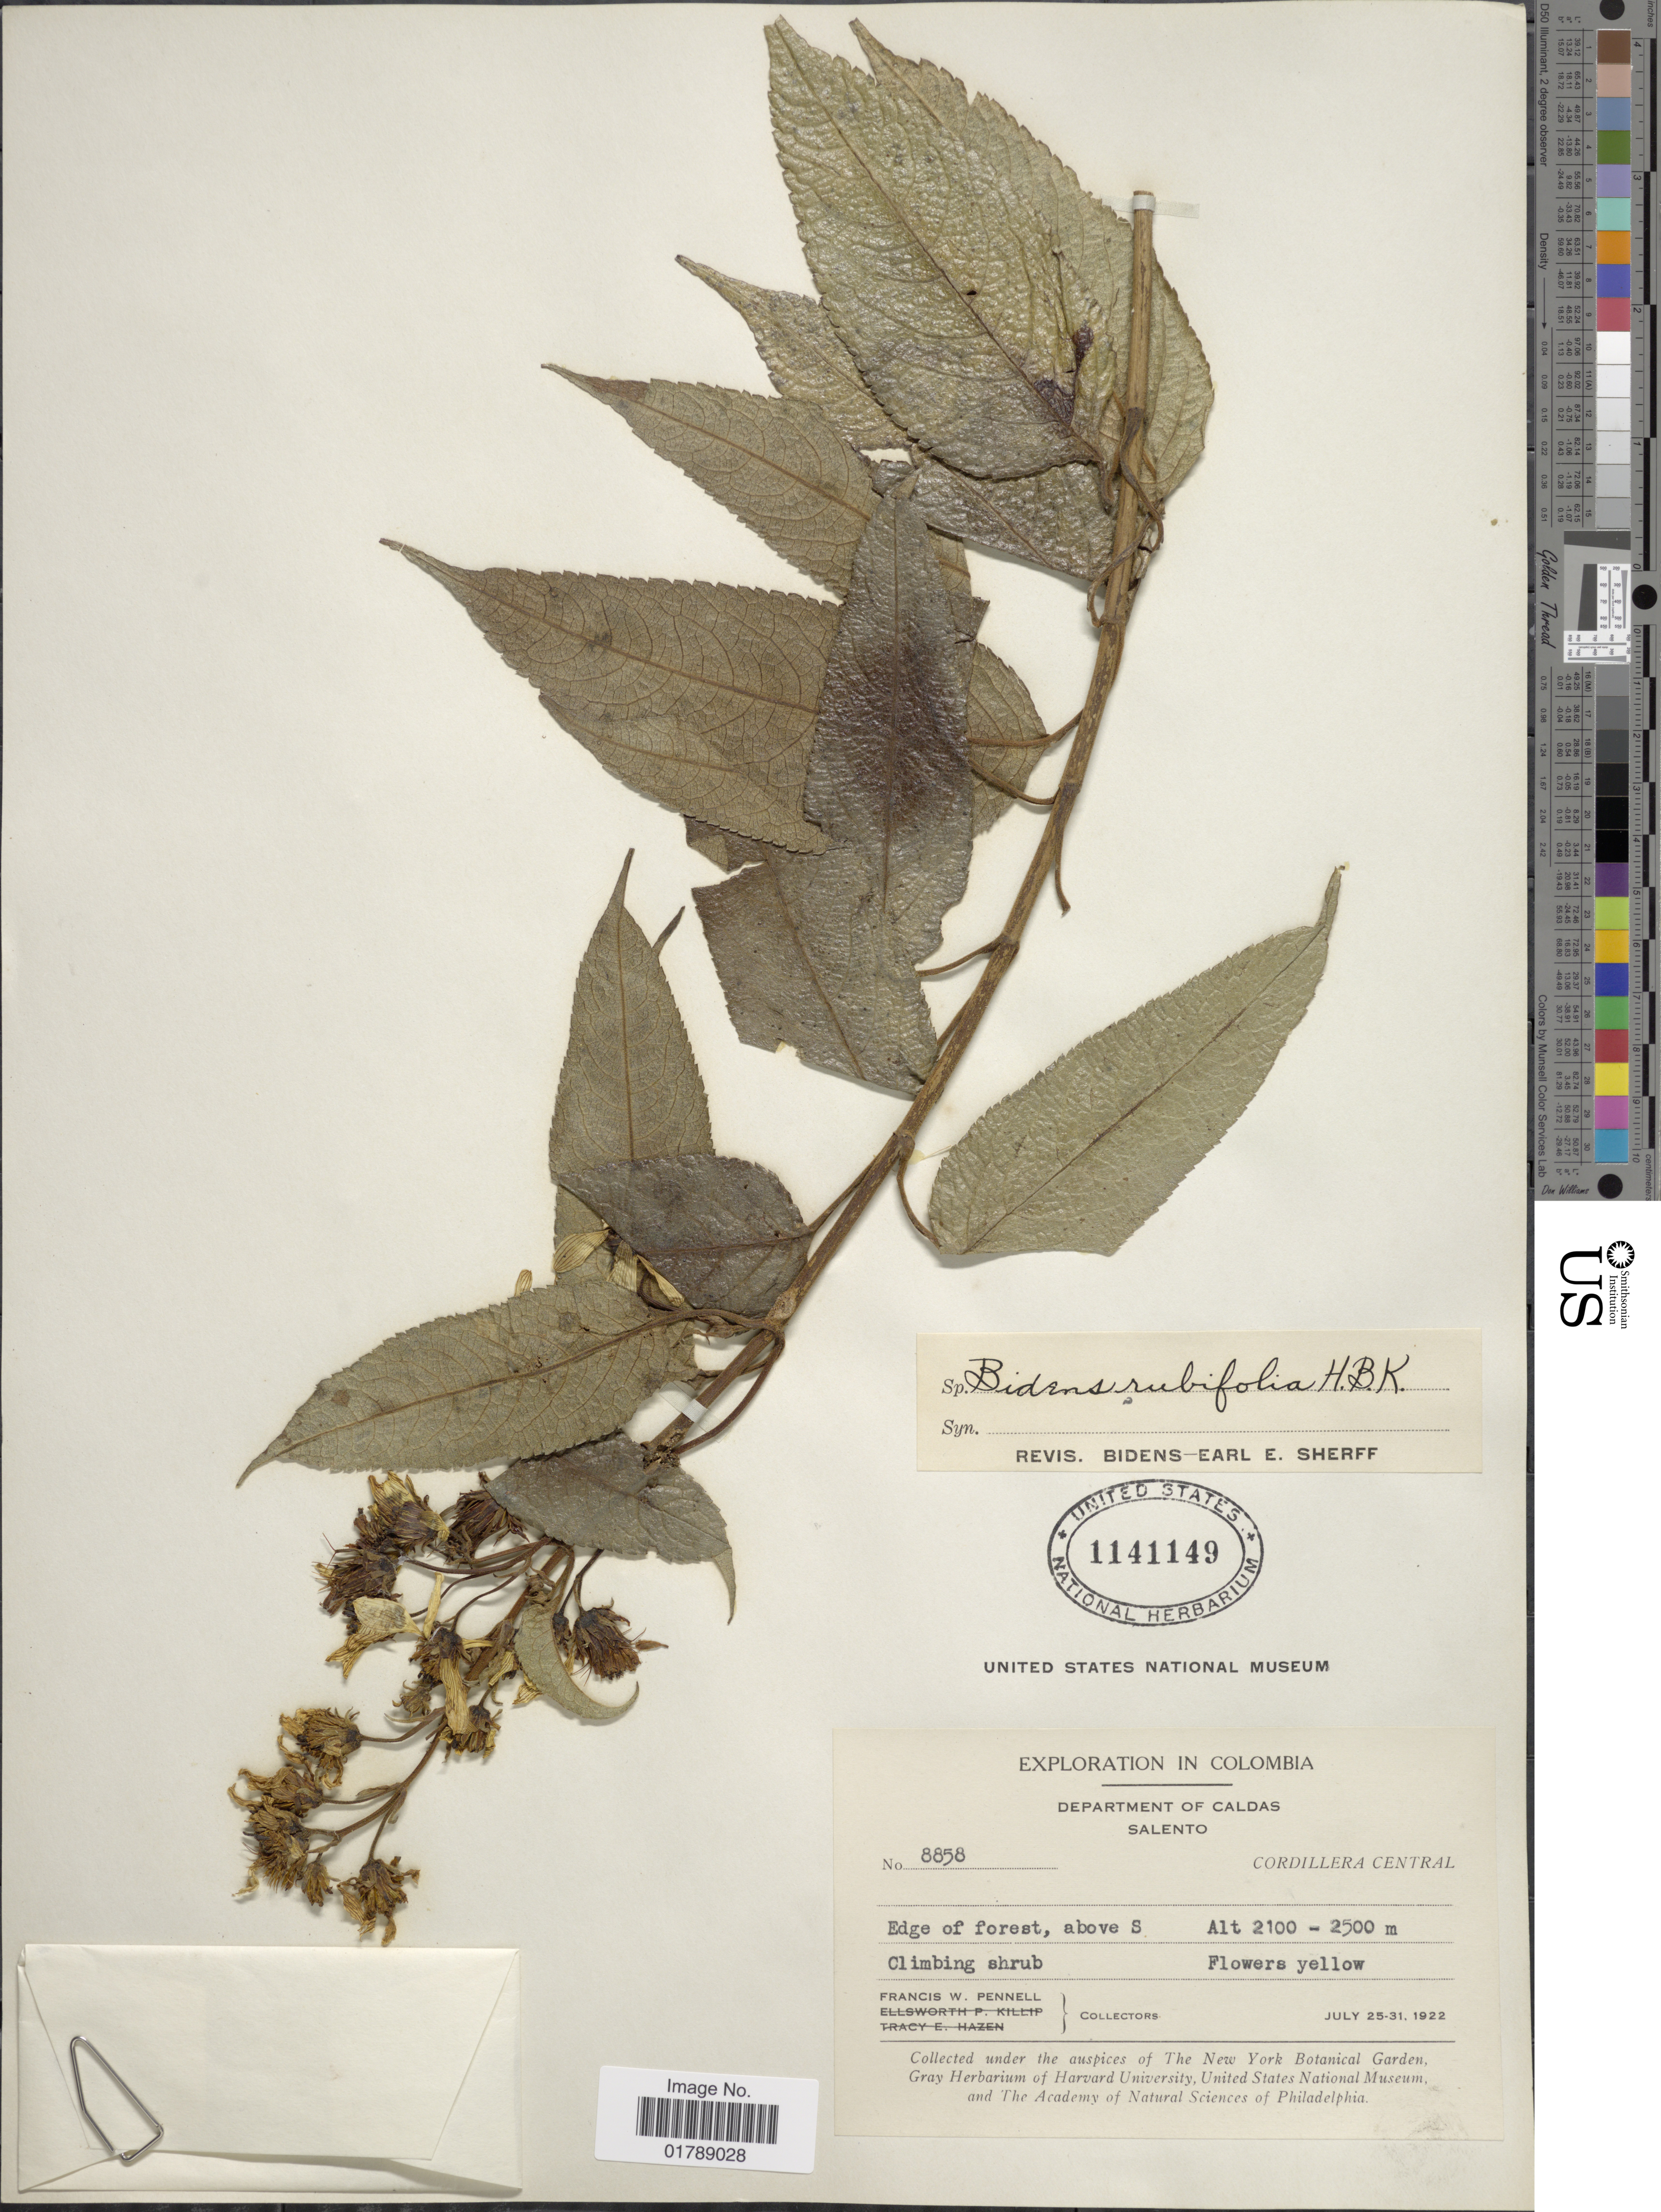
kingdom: Plantae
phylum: Tracheophyta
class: Magnoliopsida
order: Asterales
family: Asteraceae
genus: Bidens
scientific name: Bidens segetum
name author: Mart. ex Colla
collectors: F. W. Pennell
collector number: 8858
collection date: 1922-07-25/1922-07-31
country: Colombia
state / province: Caldas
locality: Salento. Cordillera Central. Edge of forest, above S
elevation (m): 2100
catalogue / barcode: US 1141149